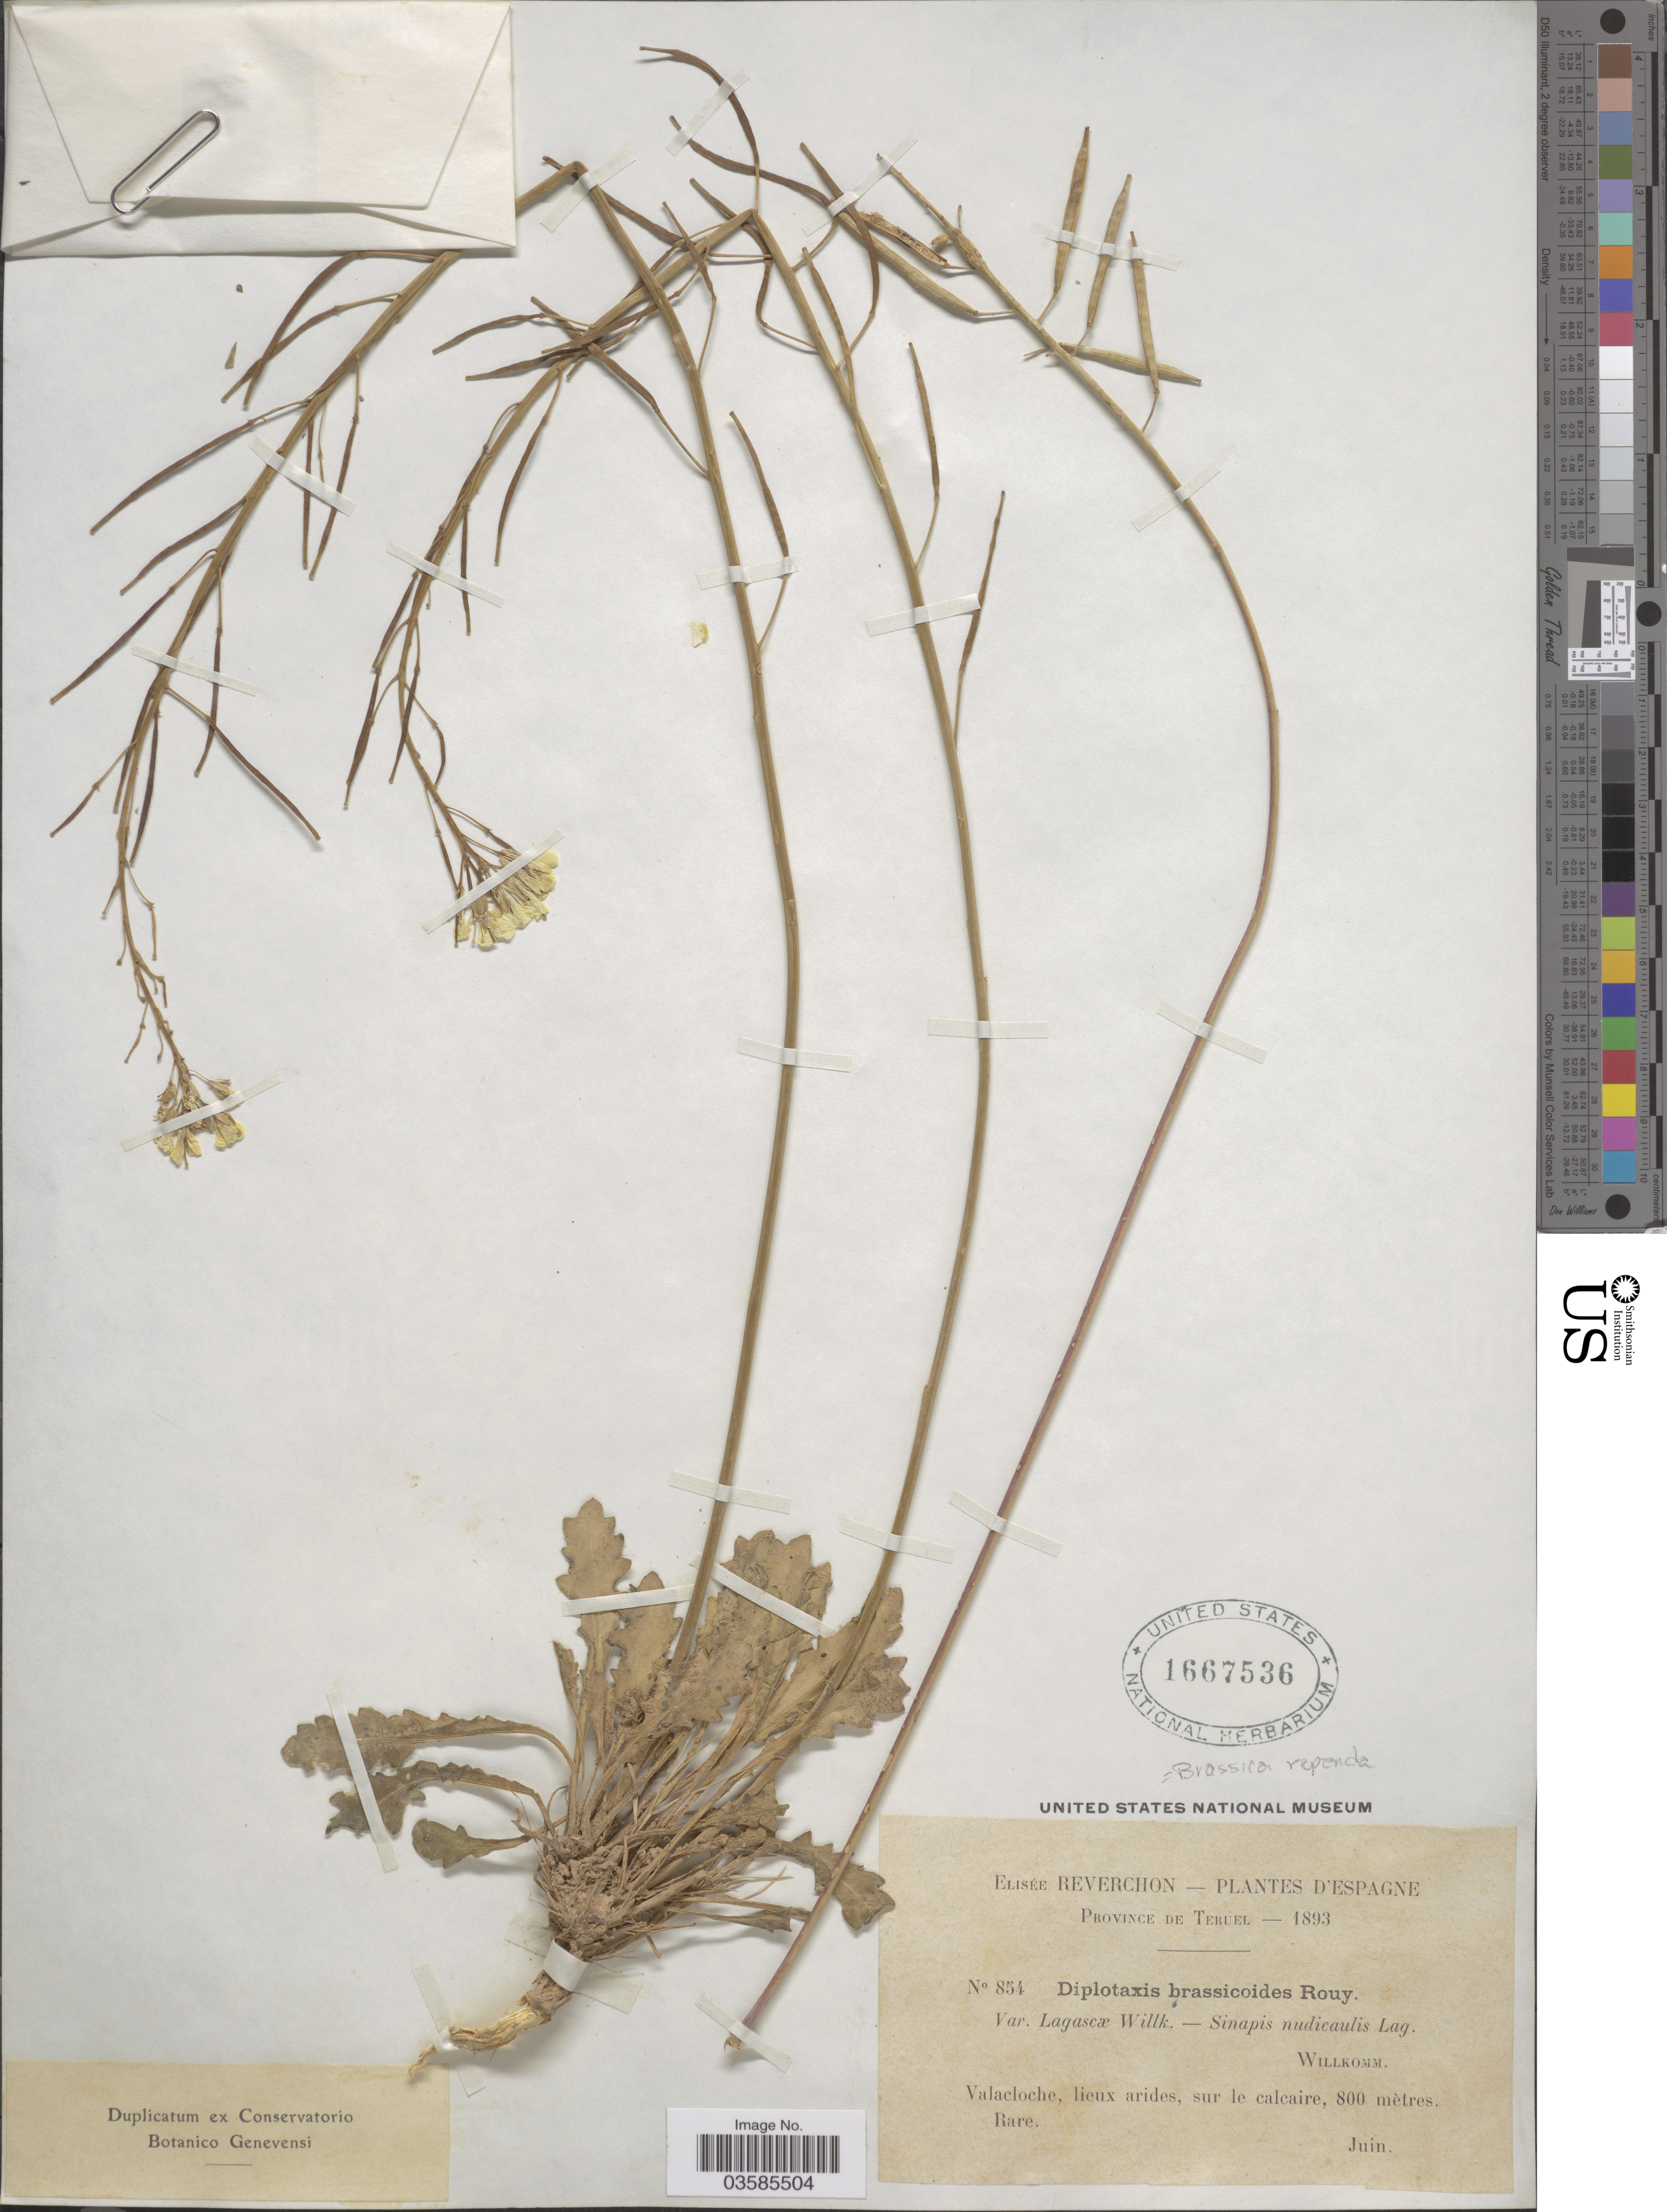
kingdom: Plantae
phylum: Tracheophyta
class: Magnoliopsida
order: Brassicales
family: Brassicaceae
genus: Brassica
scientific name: Brassica repanda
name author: (Willd.) DC.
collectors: E. Reverchon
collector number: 854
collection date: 1893-06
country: Spain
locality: Valacloche, lieux arides, sur le calcaire.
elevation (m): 800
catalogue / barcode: US 1667536